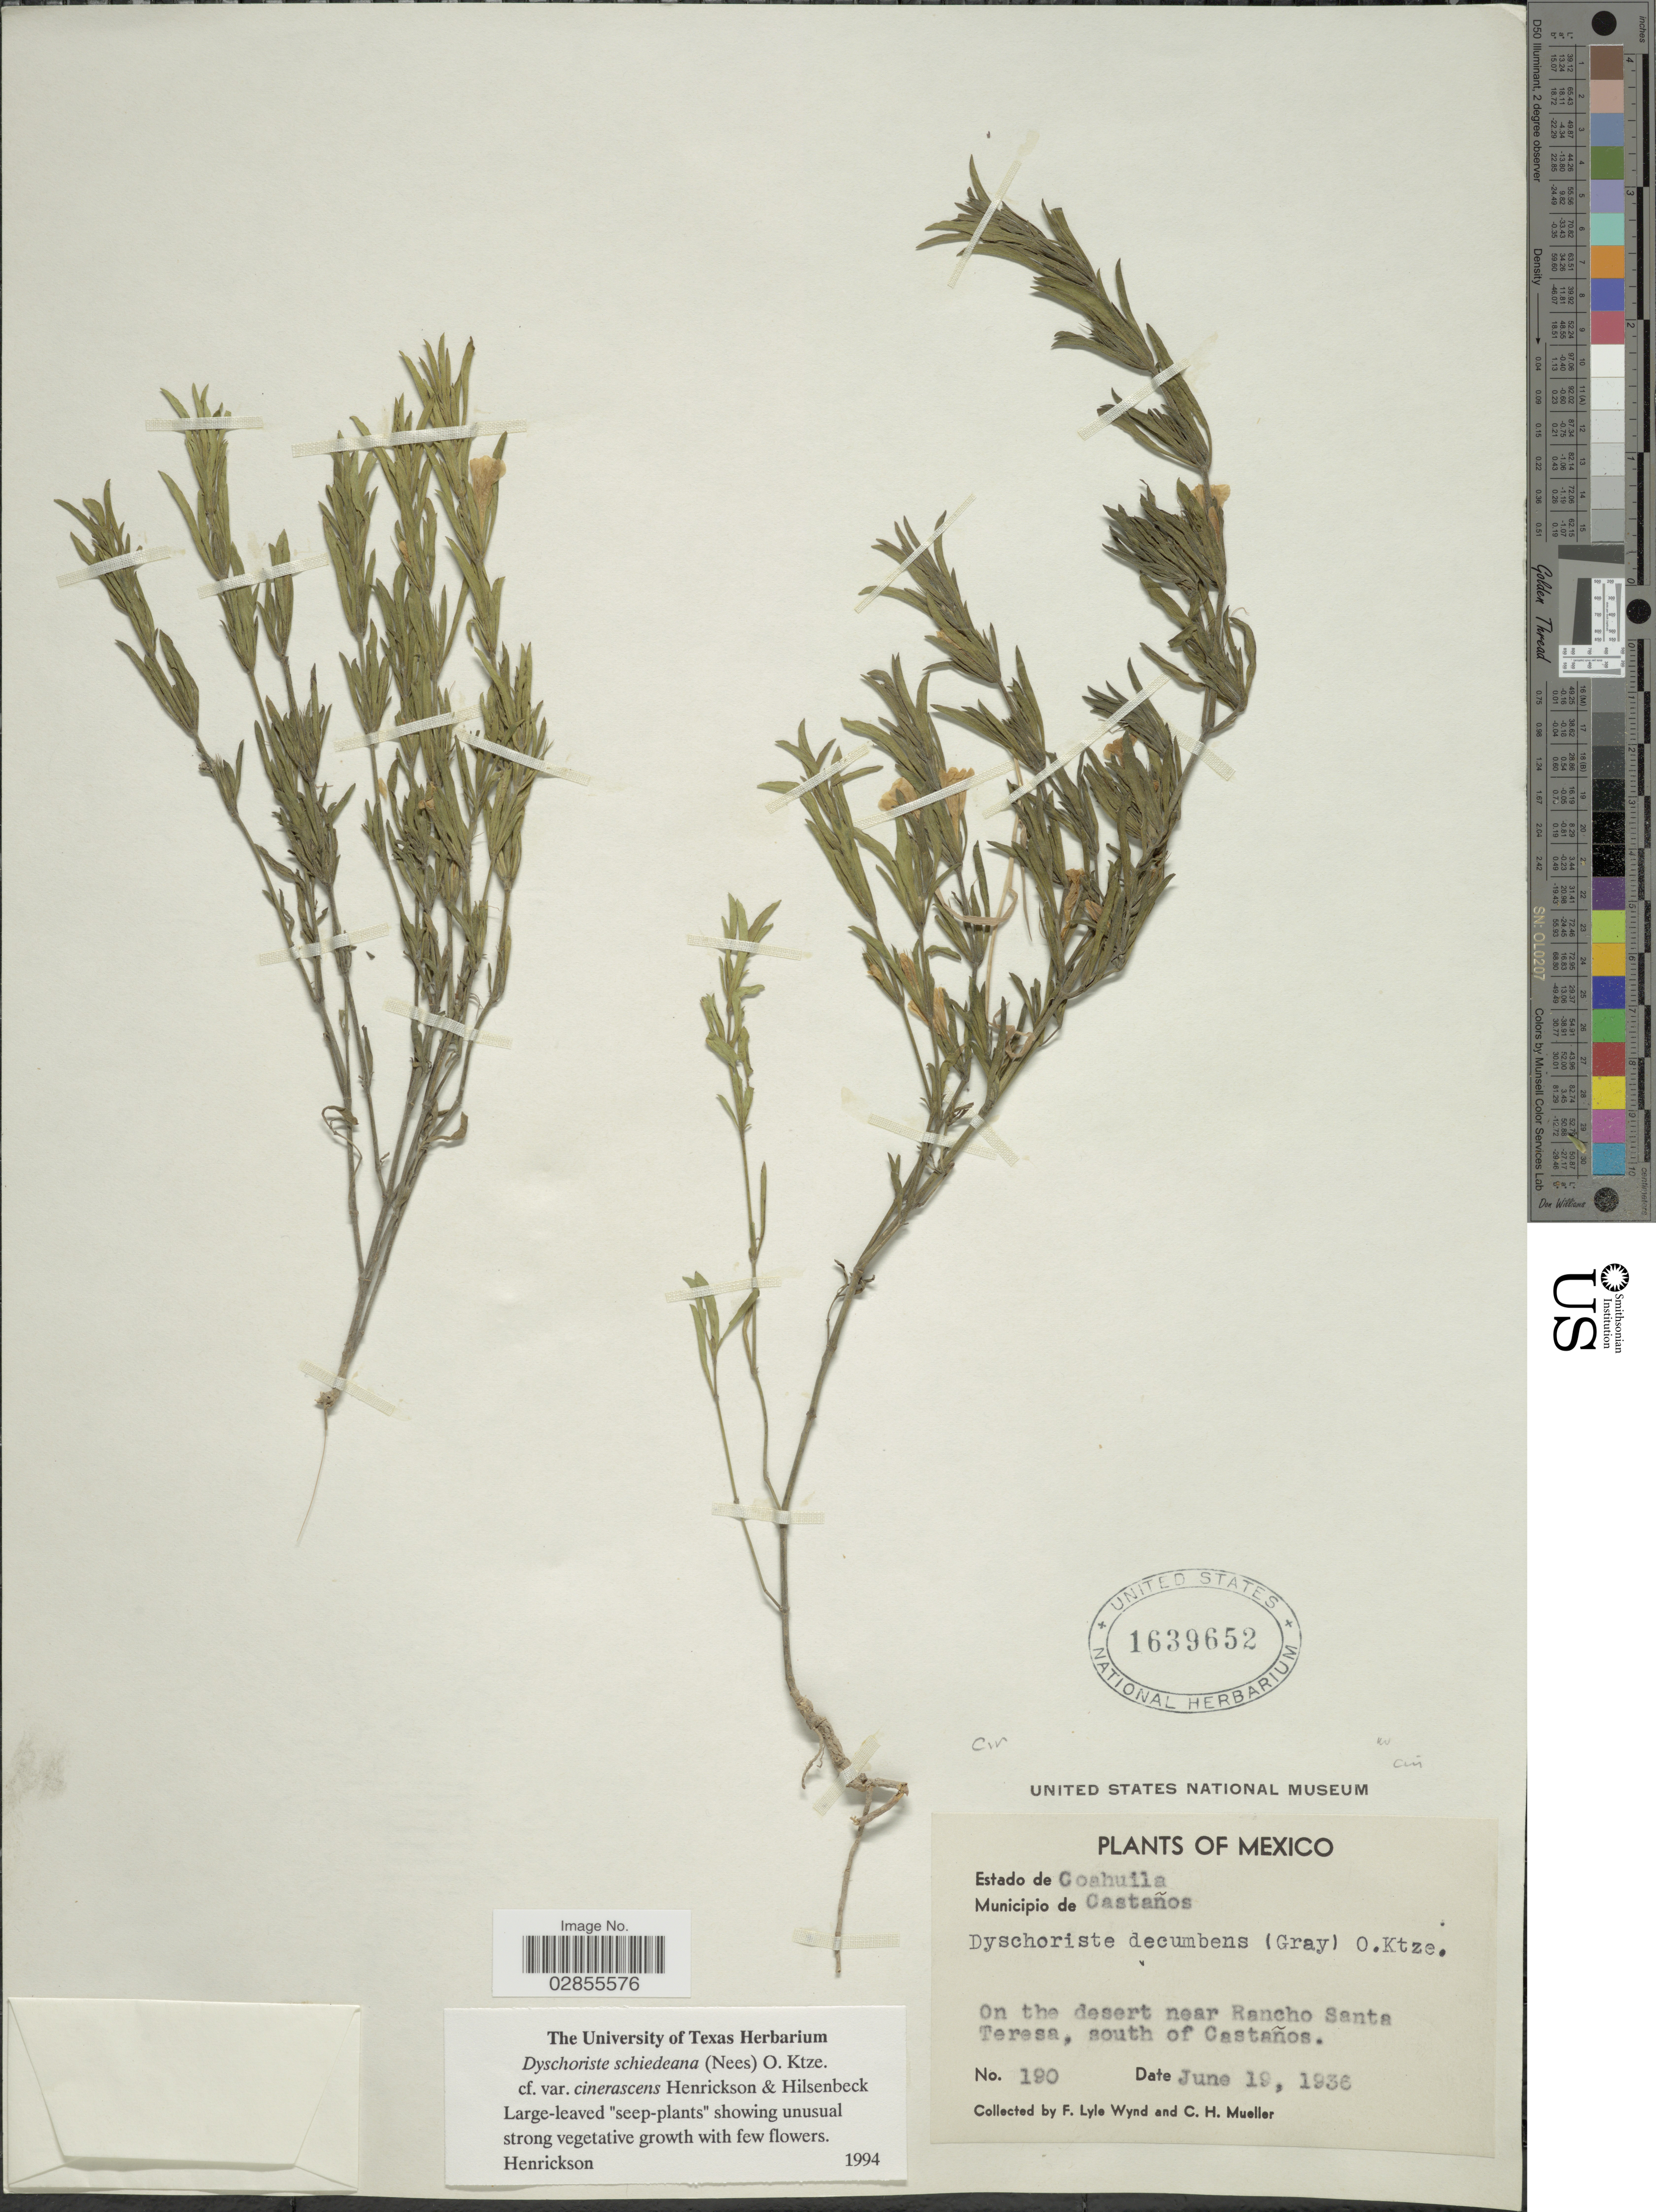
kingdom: Plantae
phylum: Tracheophyta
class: Magnoliopsida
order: Lamiales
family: Acanthaceae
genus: Dyschoriste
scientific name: Dyschoriste schiedeana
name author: (Nees) Kuntze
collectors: F. L. Wynd & C. H. Mueller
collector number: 190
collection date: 1936-06-19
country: Mexico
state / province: Coahuila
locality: Municipio de Castaños. On the desert near Rancho Santa Teresa, south of Castaños.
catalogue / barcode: US 1639652